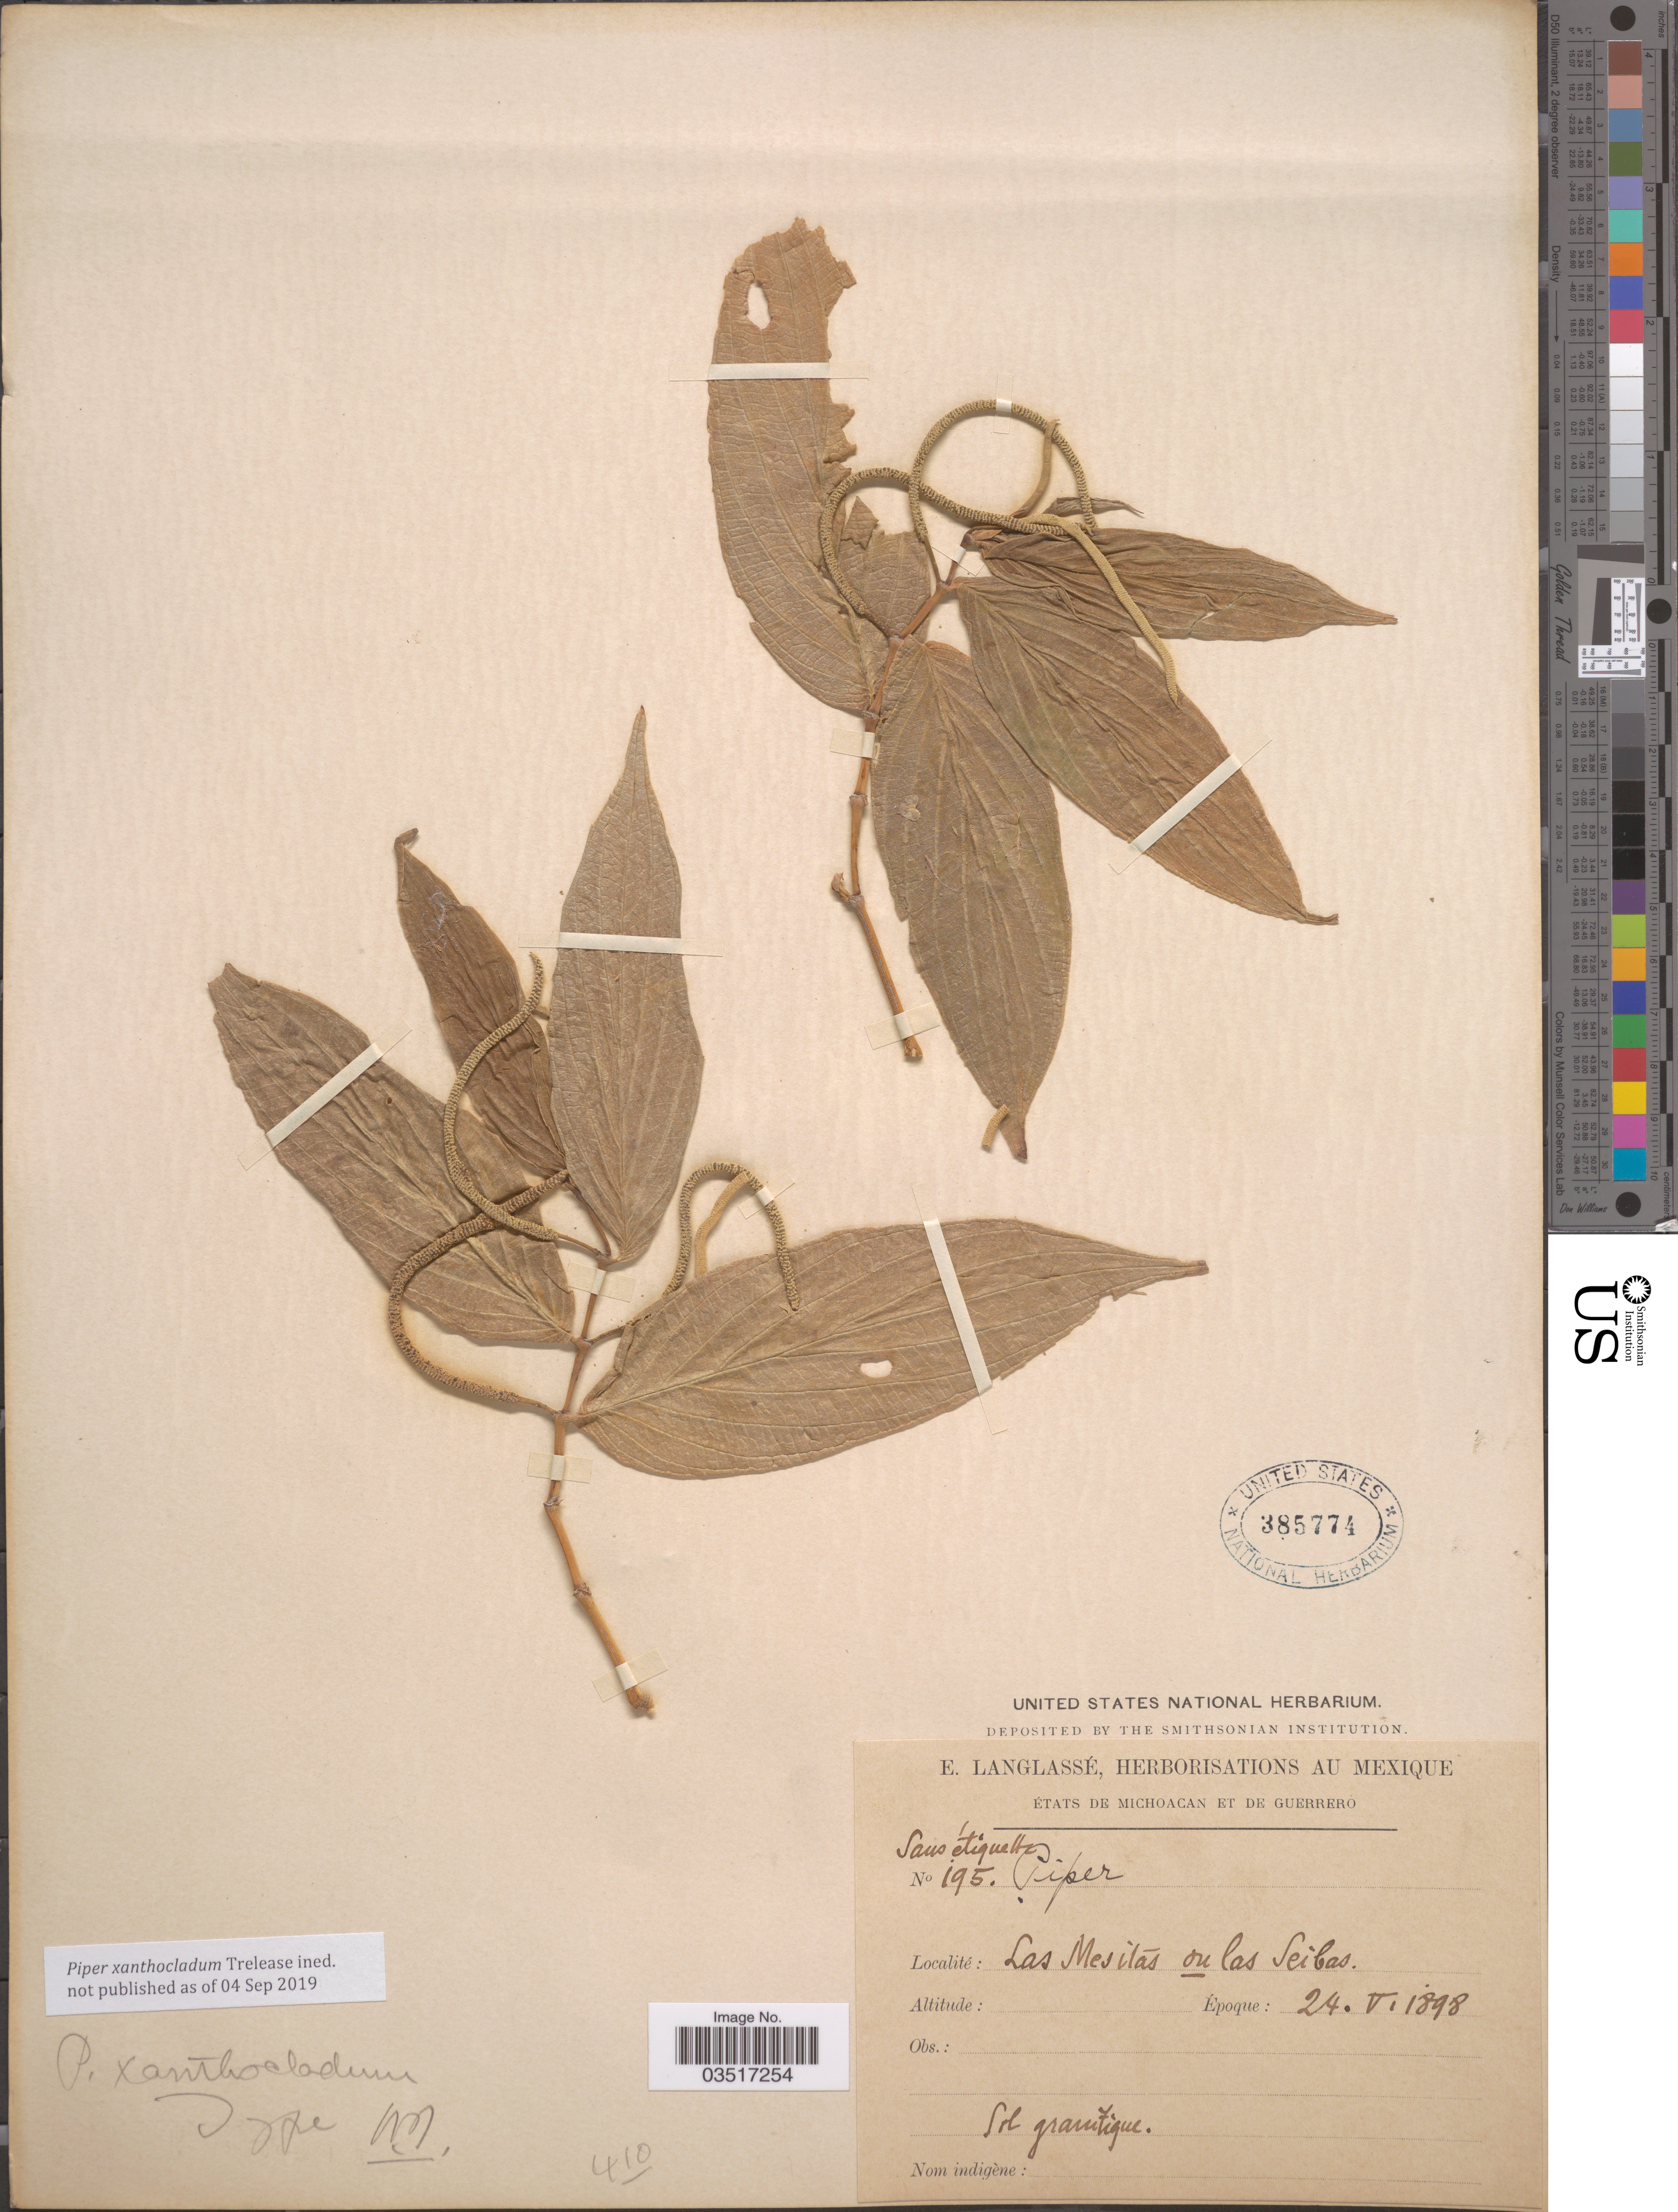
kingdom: Plantae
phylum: Tracheophyta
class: Magnoliopsida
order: Piperales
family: Piperaceae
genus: Piper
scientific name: Piper sp.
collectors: E. Langlassé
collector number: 195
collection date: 1898-05-24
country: Mexico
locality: États de Michoacan et de Guerrero. Las Mesitas du las Seibas.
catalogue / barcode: US 385774